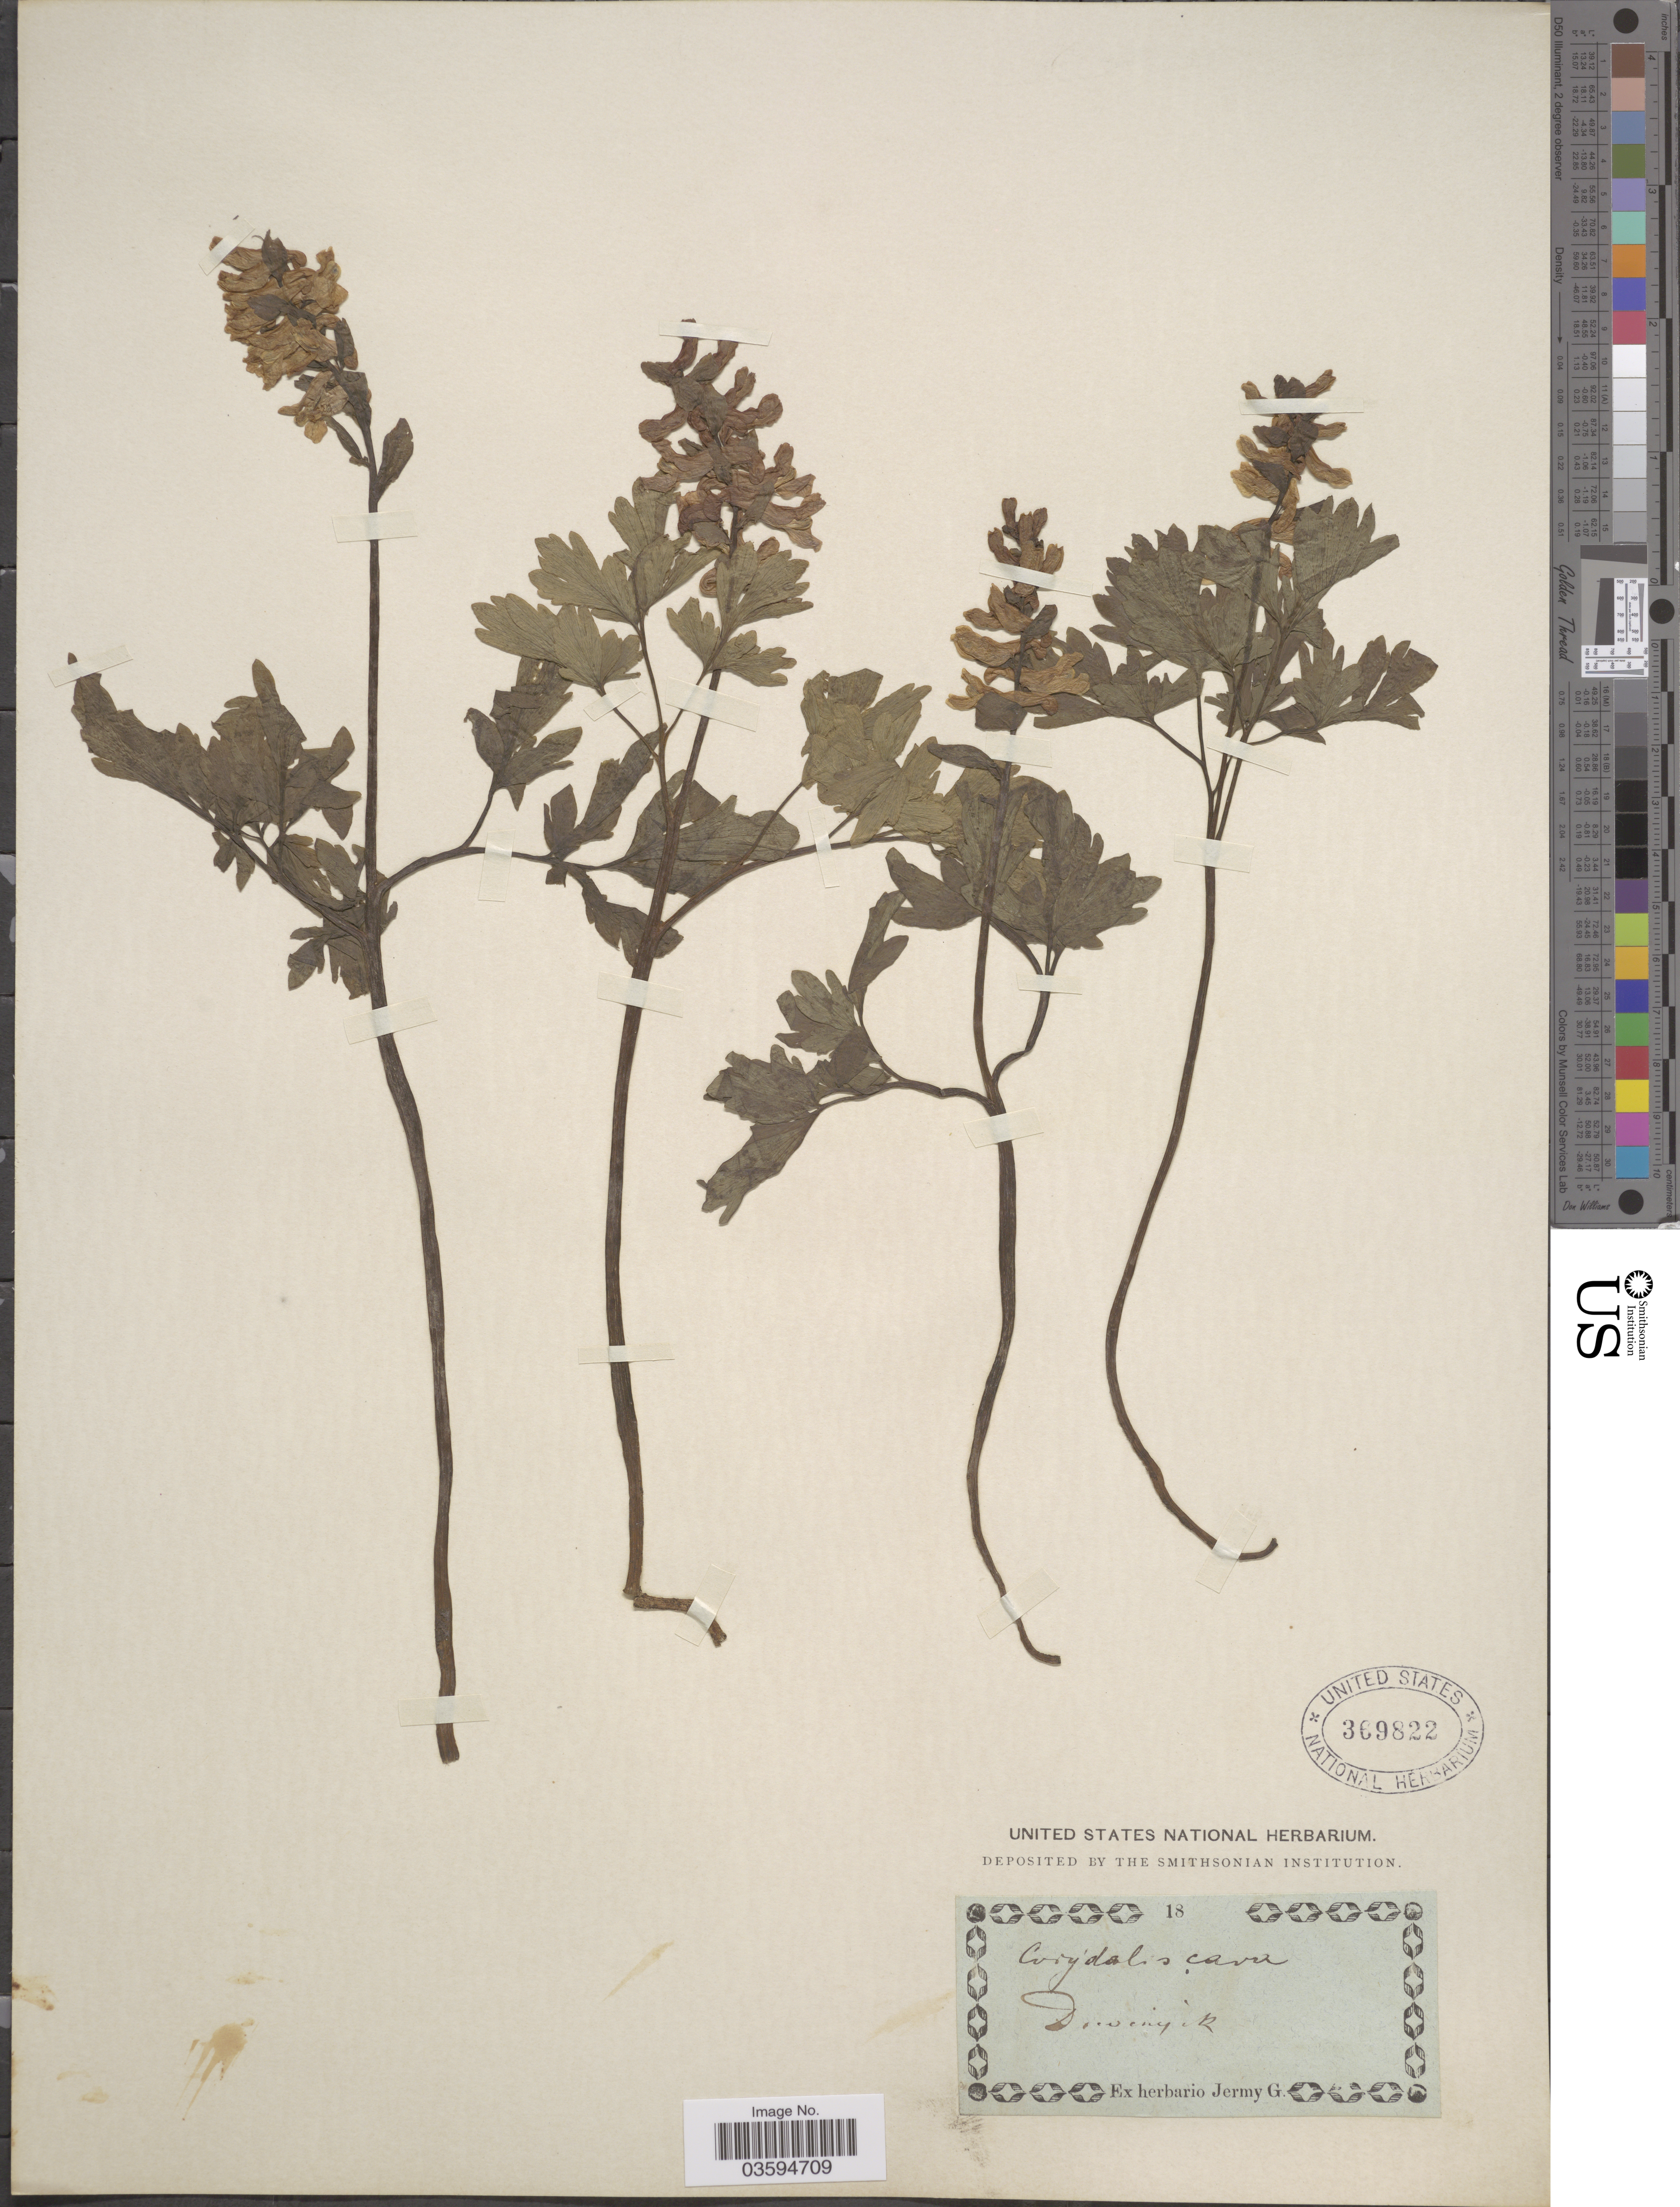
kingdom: Plantae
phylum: Tracheophyta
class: Magnoliopsida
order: Ranunculales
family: Papaveraceae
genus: Corydalis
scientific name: Corydalis cava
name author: Schweigger & Körte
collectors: ex herb. G. Jermy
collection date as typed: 18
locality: Dievenyik. [interpreted]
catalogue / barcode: US 369822